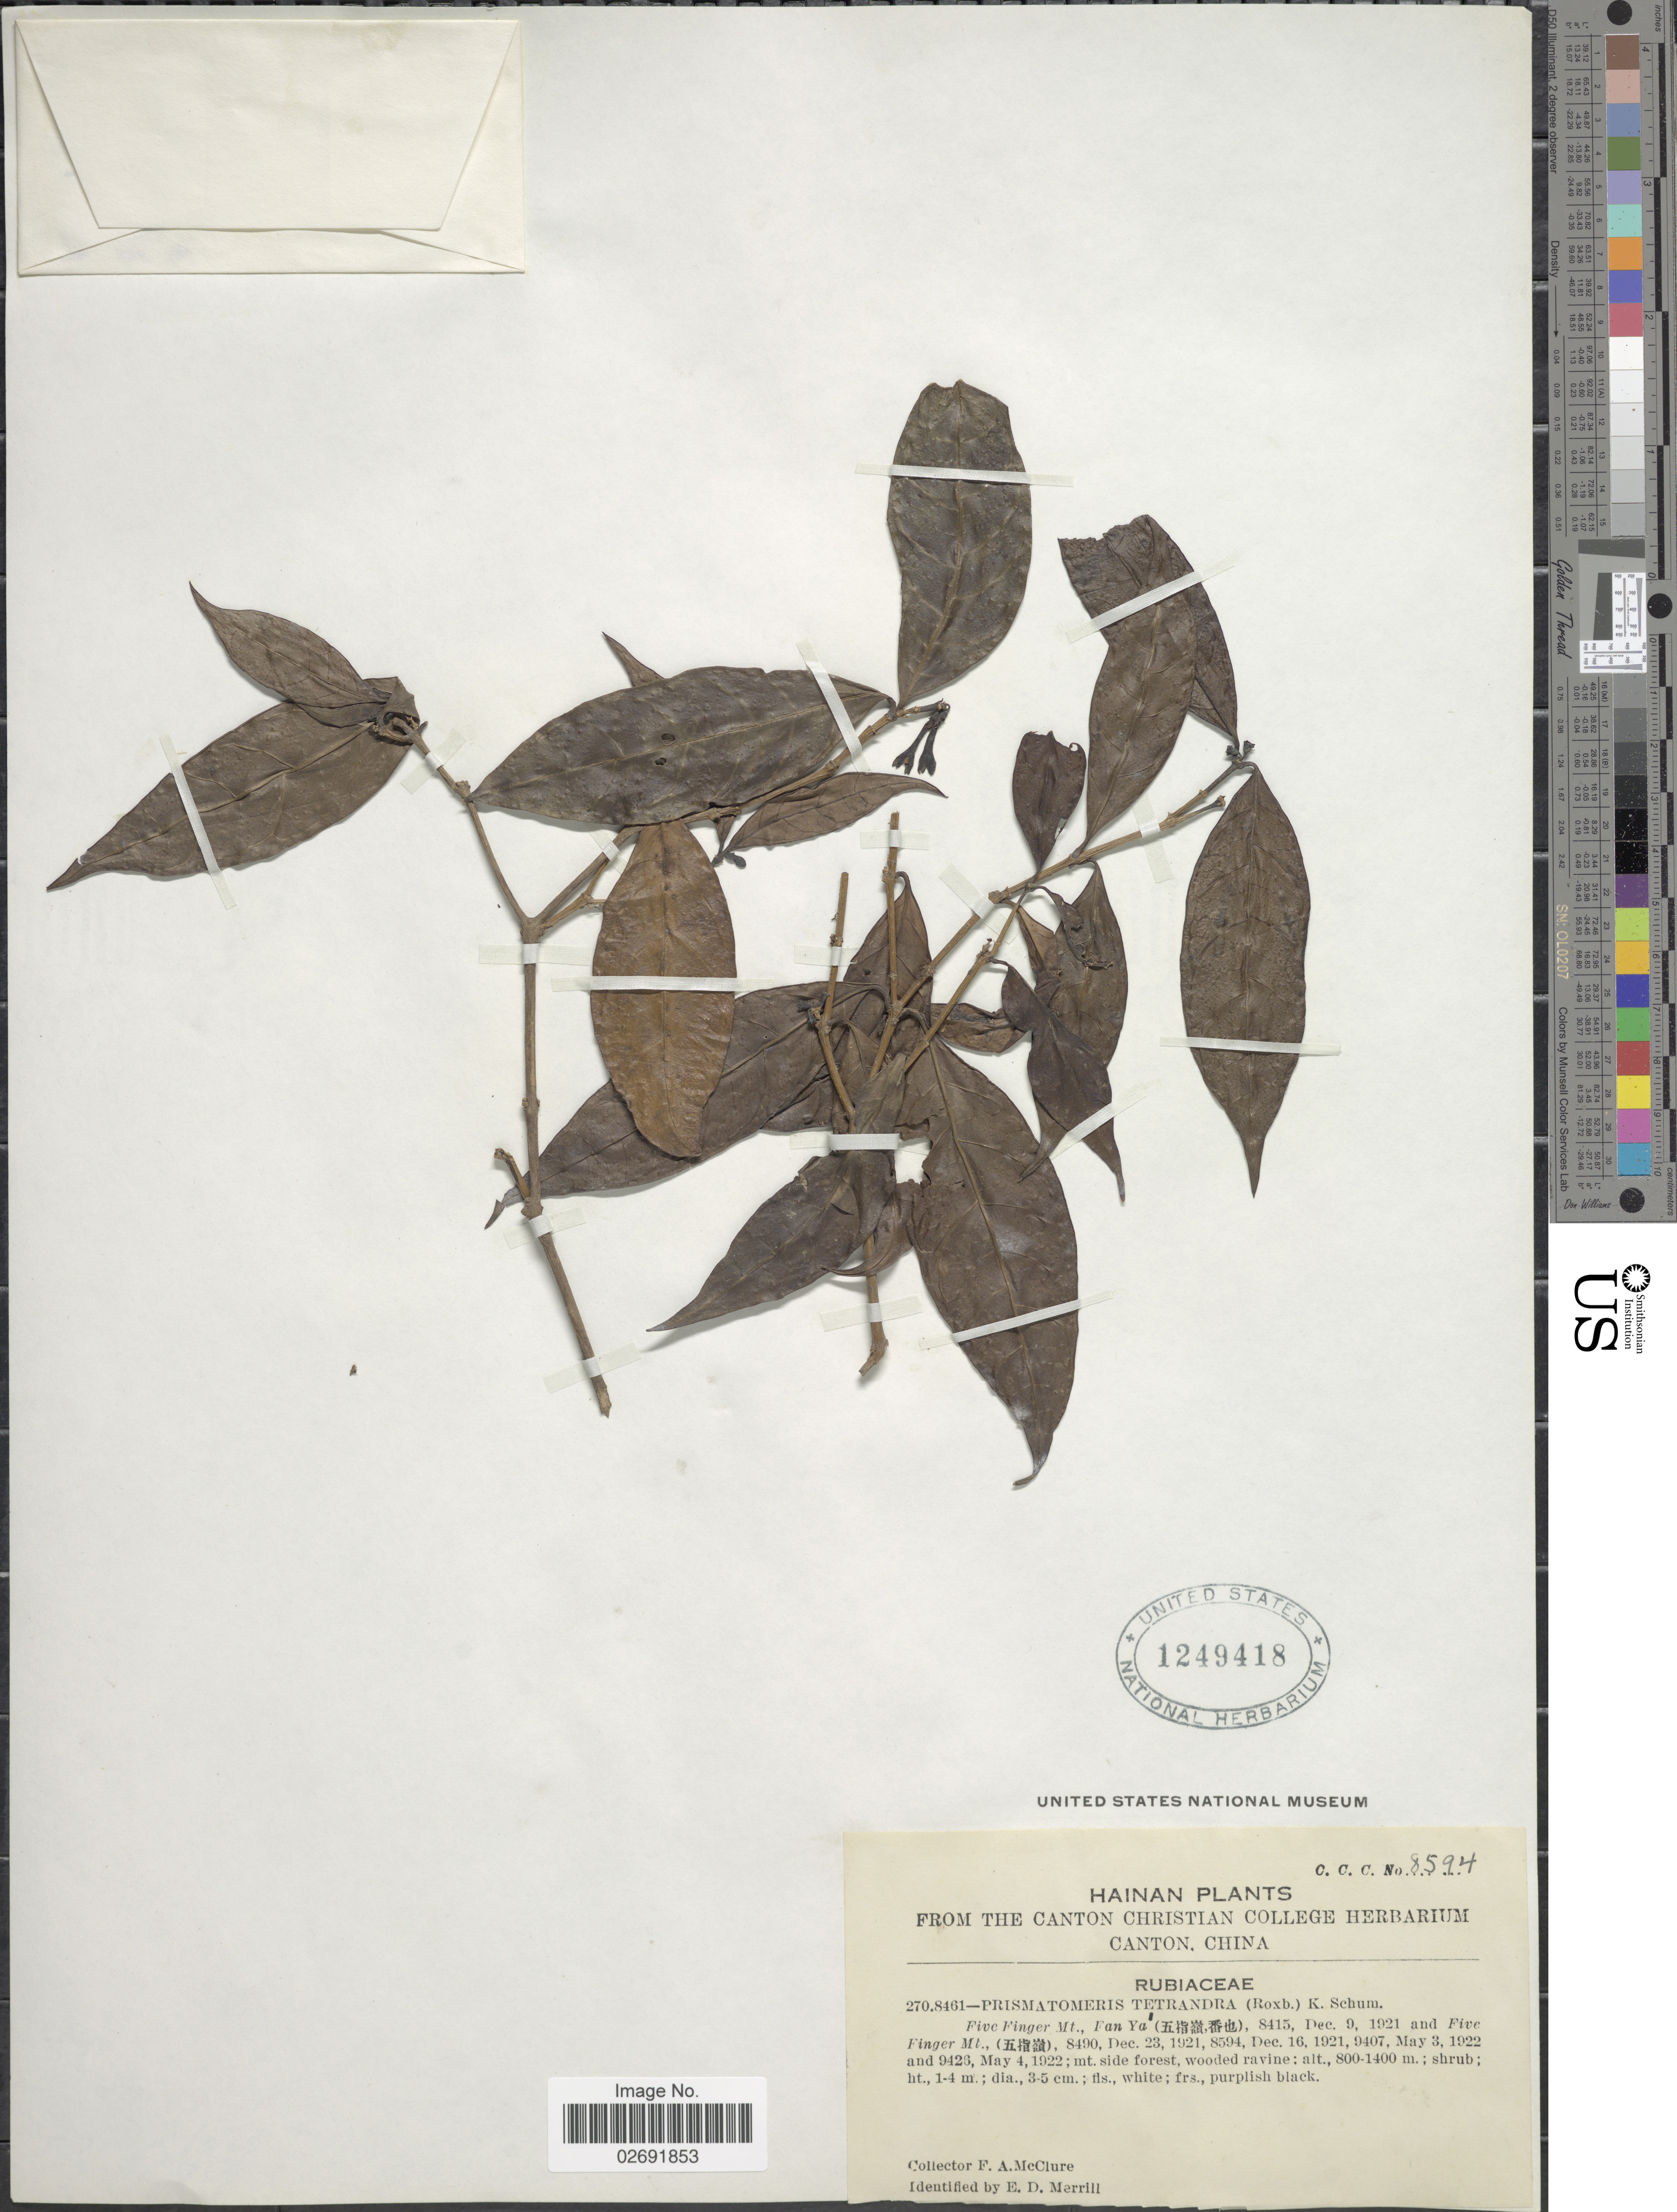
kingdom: Plantae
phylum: Tracheophyta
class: Magnoliopsida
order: Gentianales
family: Rubiaceae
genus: Prismatomeris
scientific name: Prismatomeris tetrandra subsp. tetrandra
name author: (Roxb.) K. Schum.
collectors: F. A. McClure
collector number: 8594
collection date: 1921-12-23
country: China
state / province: Hainan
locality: Five Finger Mt., (X) mt side forest wooded ravine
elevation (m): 800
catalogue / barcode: US 1249418